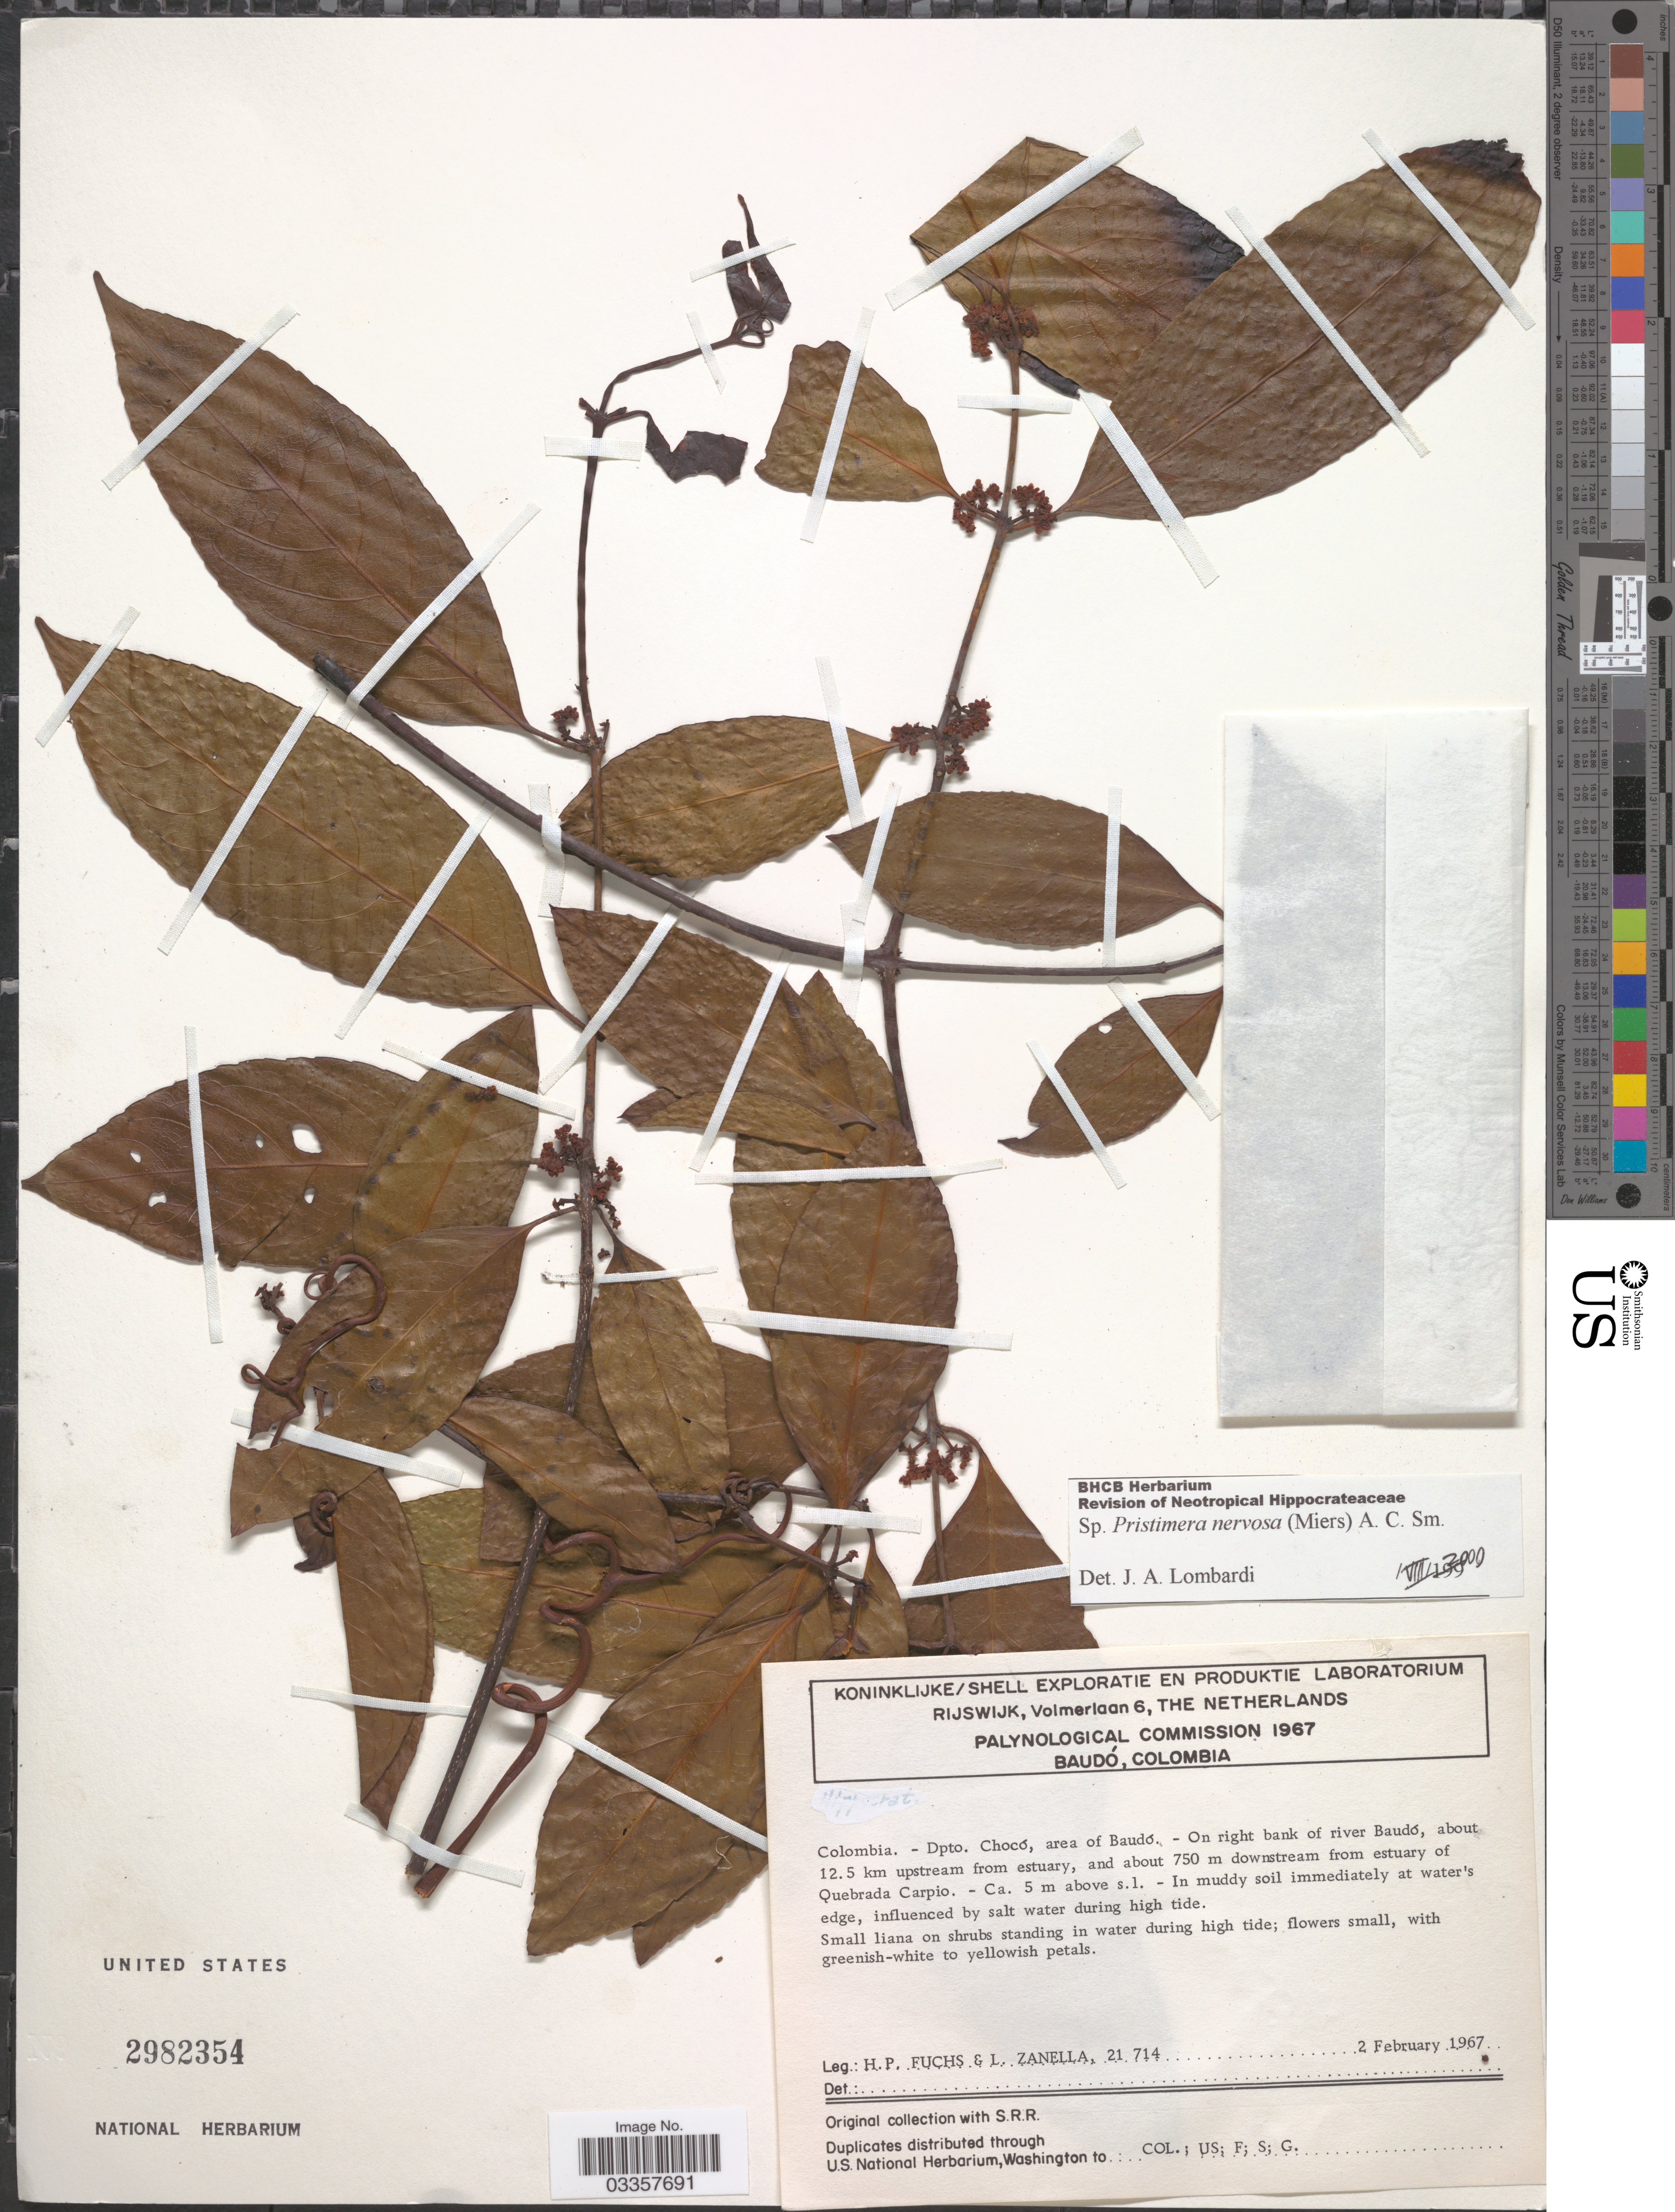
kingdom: Plantae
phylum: Tracheophyta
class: Magnoliopsida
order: Celastrales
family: Celastraceae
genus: Pristimera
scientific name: Pristimera nervosa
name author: (Miers) A.C. Sm.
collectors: H. P. Fuchs & L. Zanella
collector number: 21714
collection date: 1967-02-02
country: Colombia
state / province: Chocó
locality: Dpto. Chocó, area of Baudó. - On right bank of river Baudó, about 12.5 km upstream from estuary, and about 750 m downstream from estuary of Quebrada Carpio.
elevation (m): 5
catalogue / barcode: US 2982354